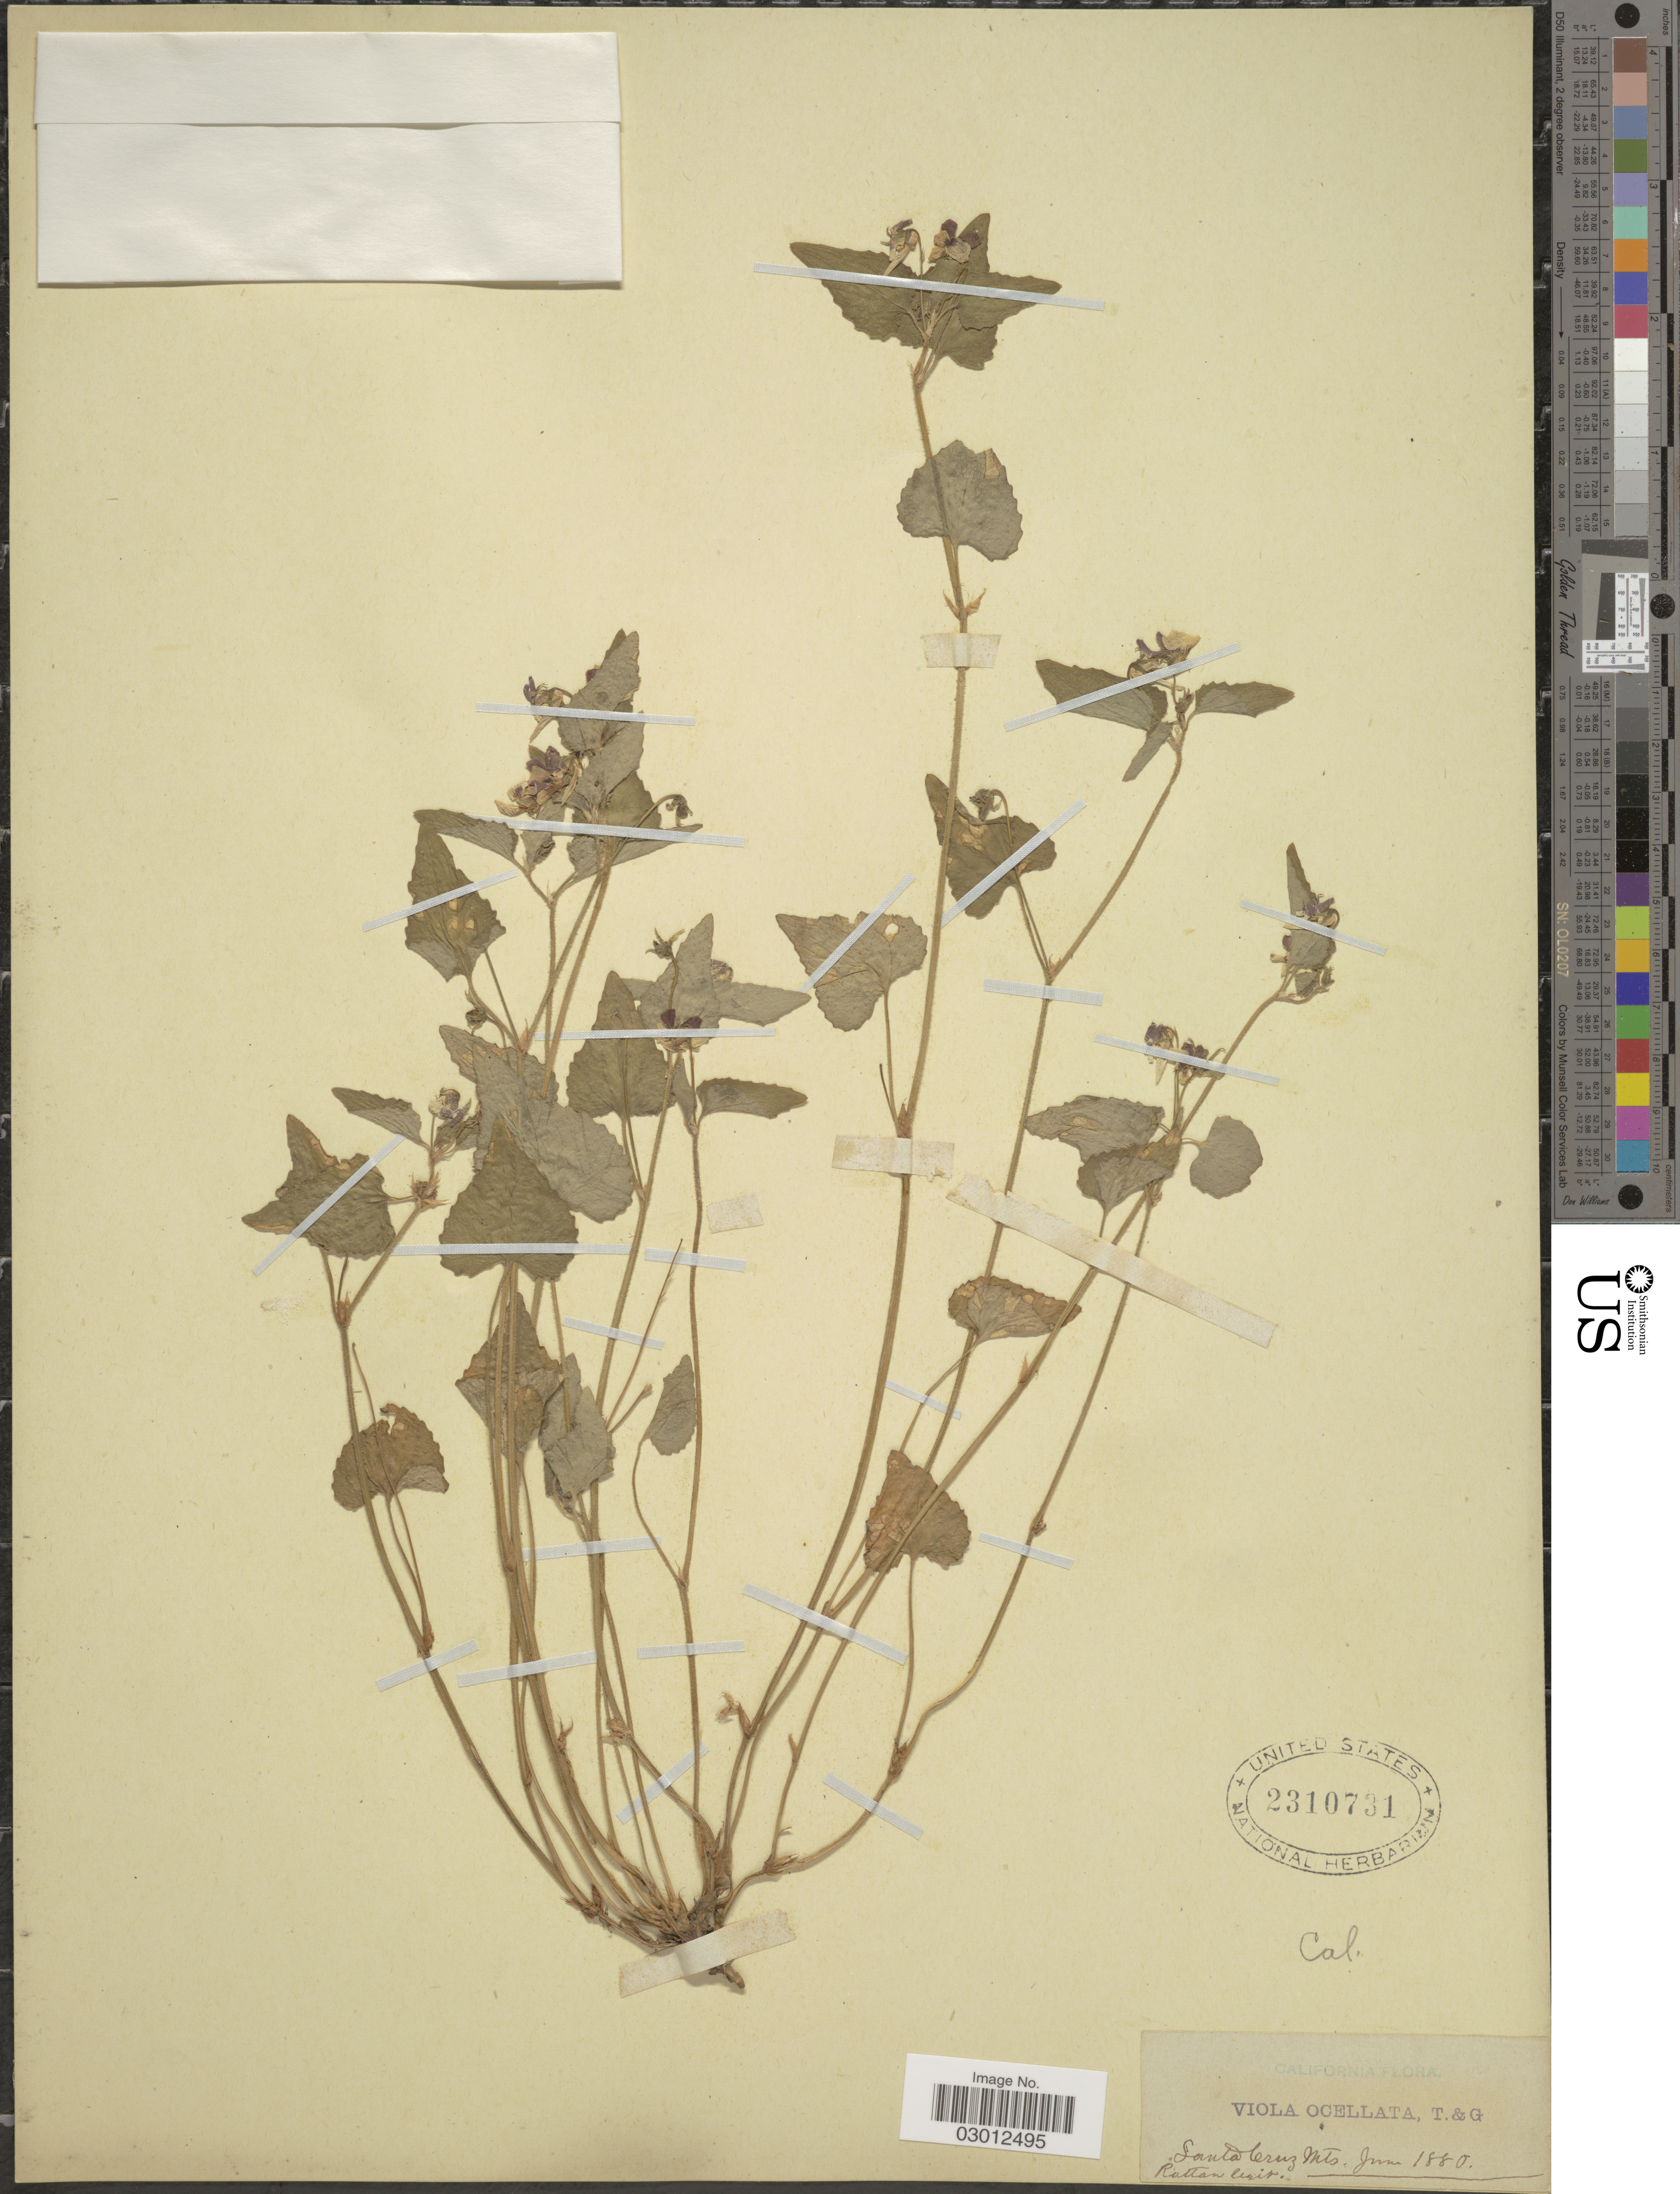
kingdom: Plantae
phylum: Tracheophyta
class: Magnoliopsida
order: Malpighiales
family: Violaceae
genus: Viola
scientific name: Viola ocellata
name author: Torr. & A. Gray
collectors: Rattan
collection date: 1880-06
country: United States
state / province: California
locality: Santa Cruz Mts.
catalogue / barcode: US 2310731